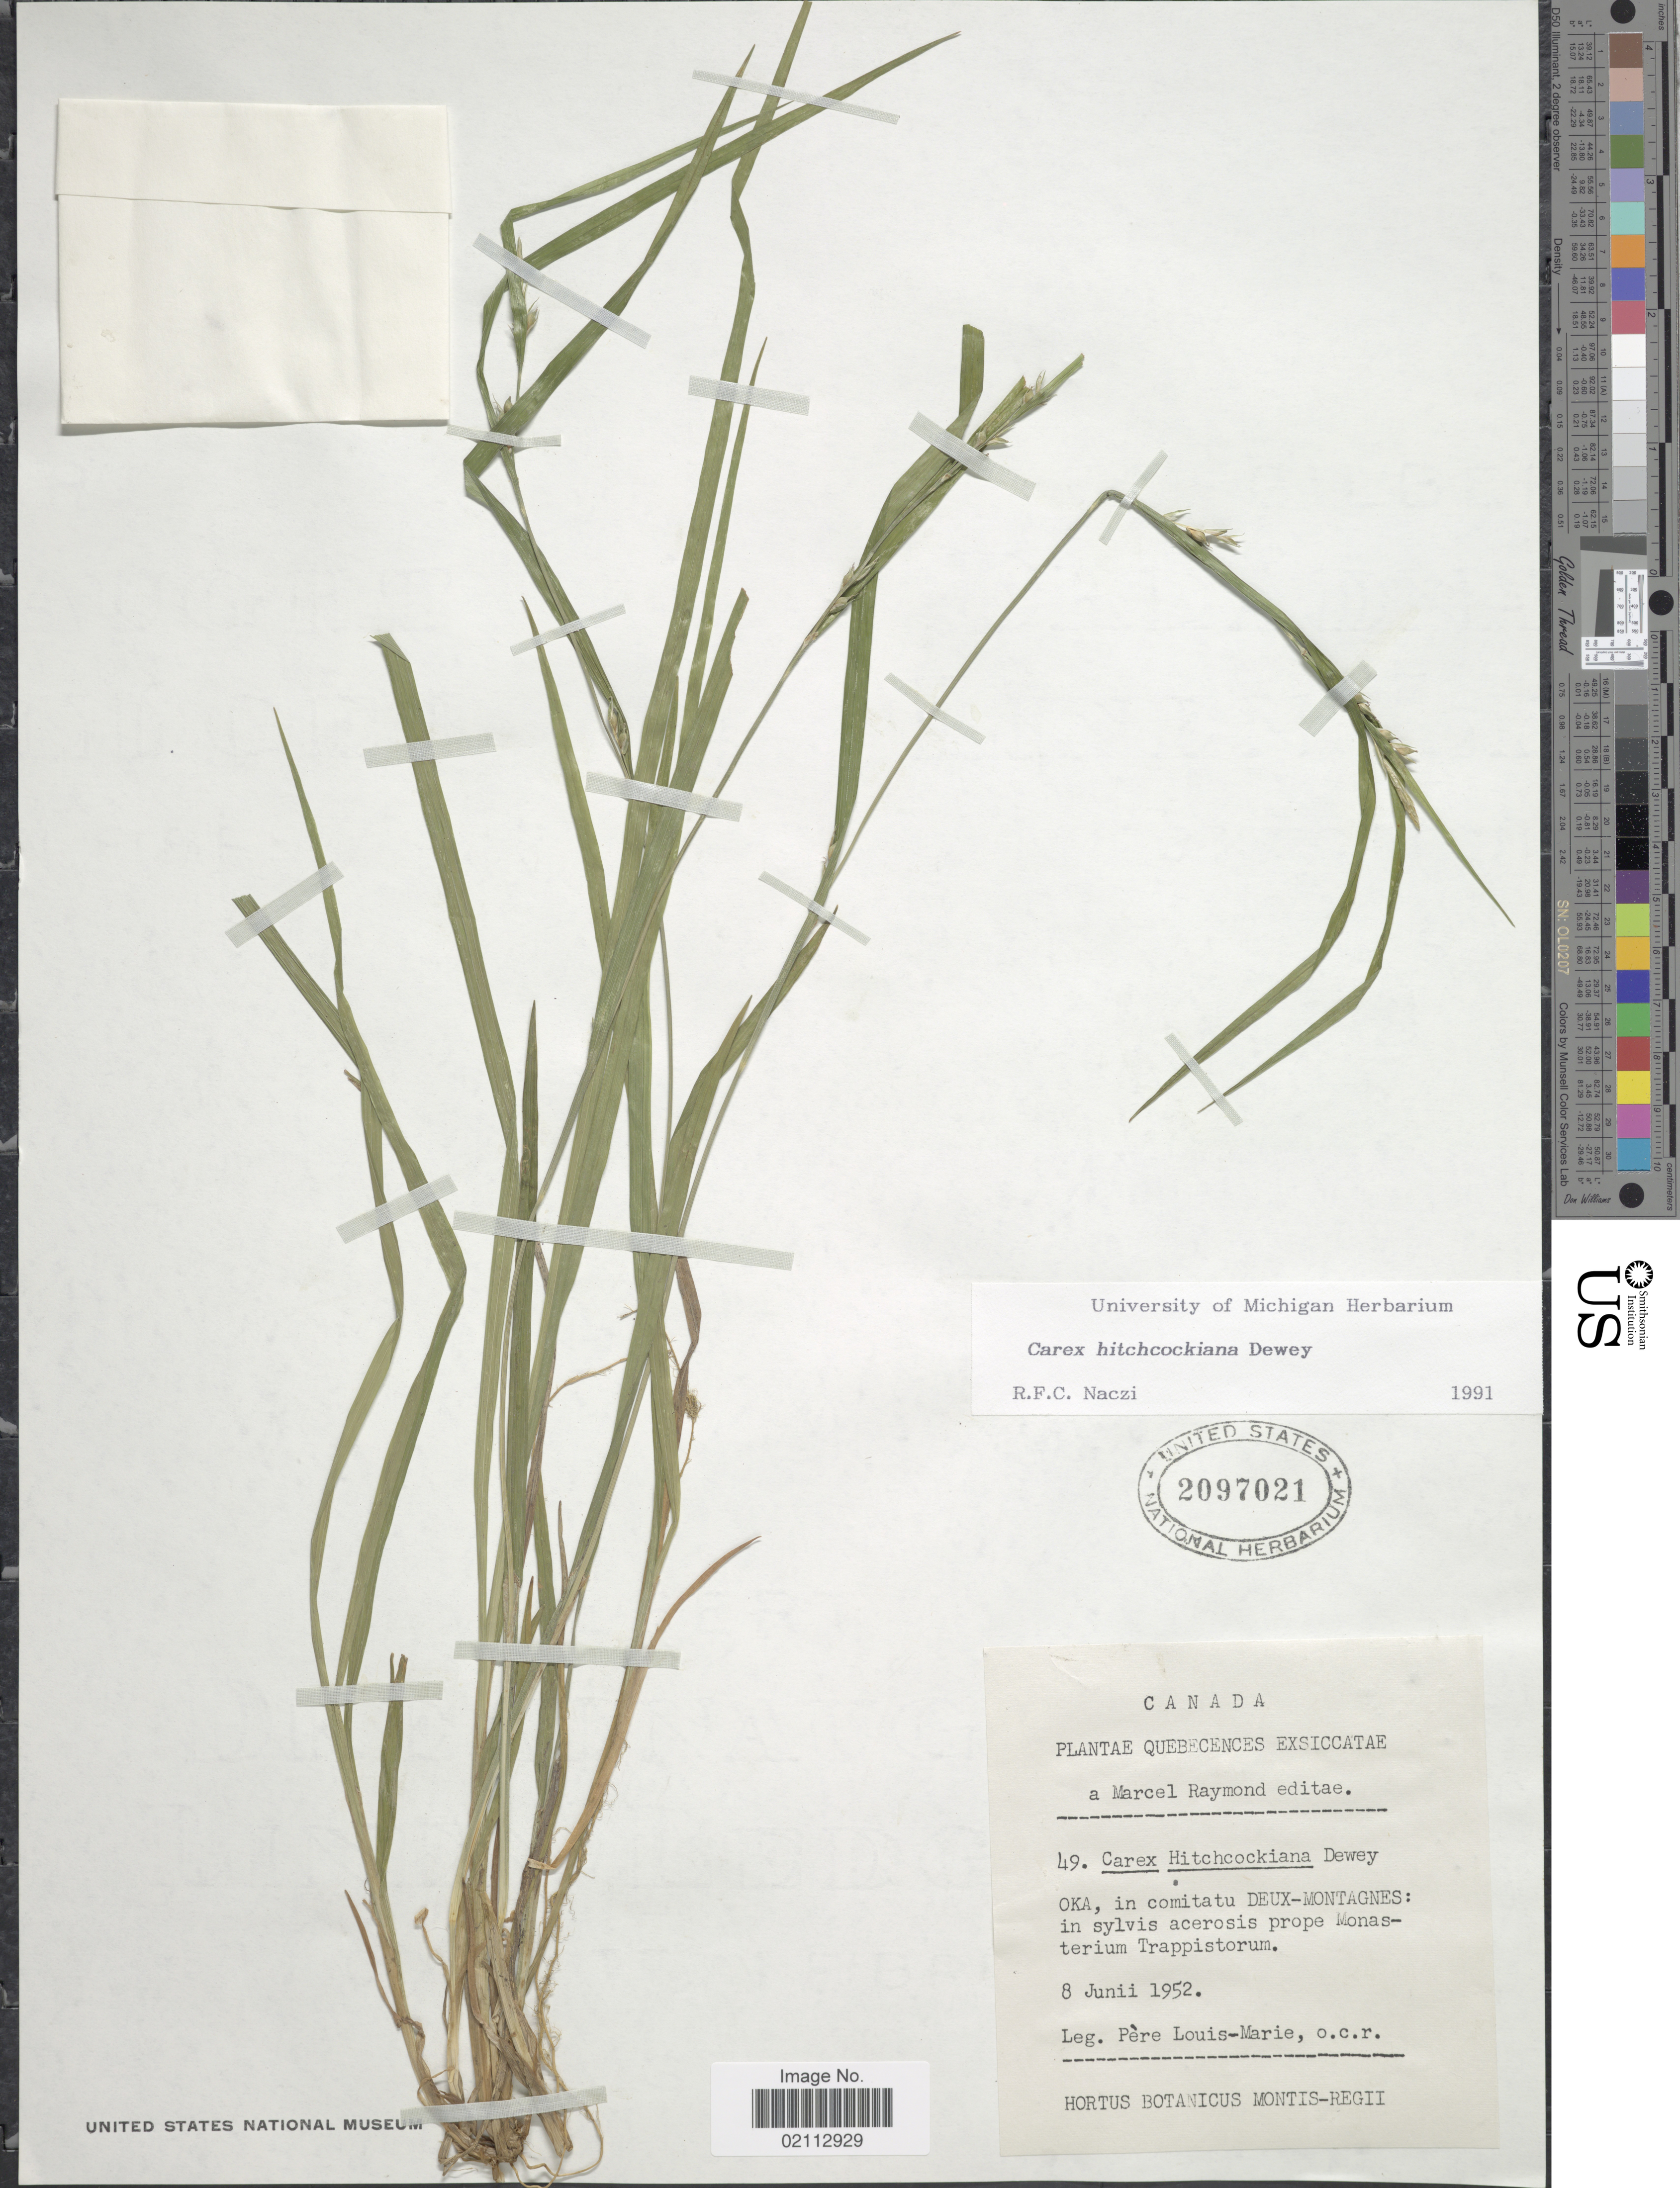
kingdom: Plantae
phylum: Tracheophyta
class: Liliopsida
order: Poales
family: Cyperaceae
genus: Carex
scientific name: Carex hitchcockiana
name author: Dewey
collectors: L.-M. LaLonde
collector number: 49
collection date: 1952-06-08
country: Canada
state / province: Quebec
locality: Quebecenses. Oka, in comitatu Deux-Montagnes: in silvis acerosis prope Monas-terium Trappistorum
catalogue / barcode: US 2097021